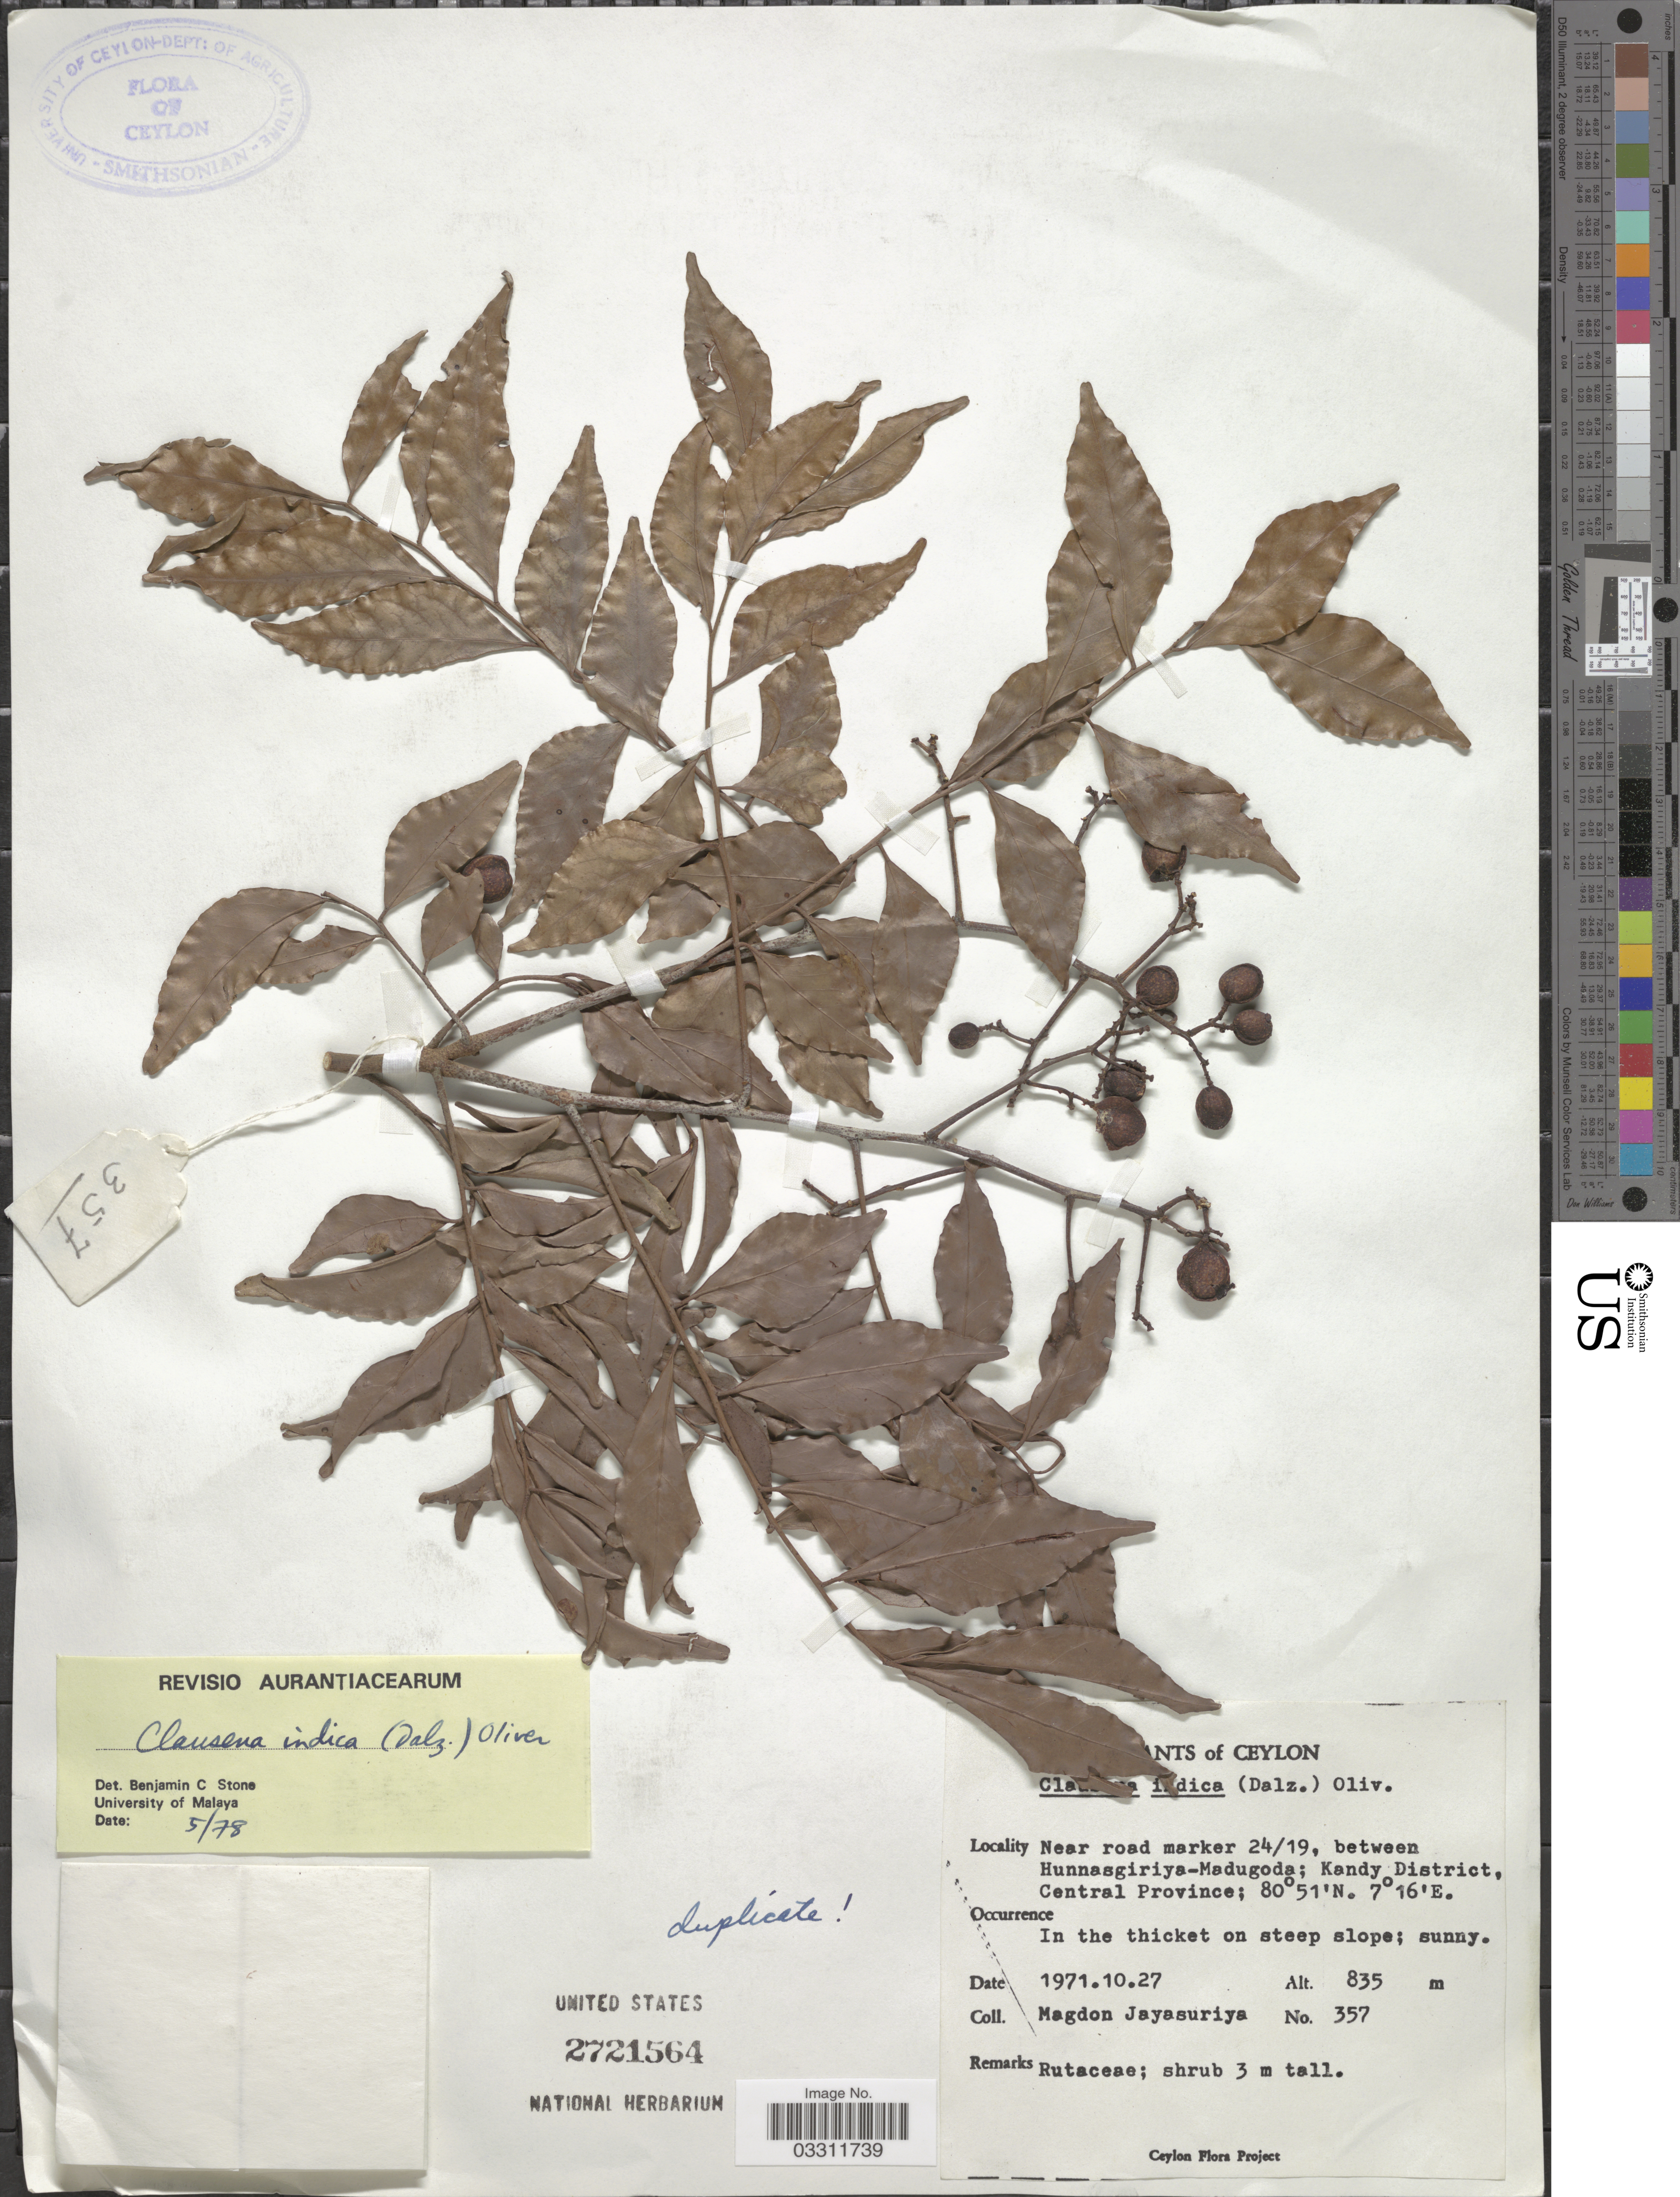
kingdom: Plantae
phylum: Tracheophyta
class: Magnoliopsida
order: Sapindales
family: Rutaceae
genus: Clausena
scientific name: Clausena indica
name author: (Dalzell) Oliv.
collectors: A. H. Jayasuriya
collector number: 357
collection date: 1971-10-27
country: Sri Lanka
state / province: Central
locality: Ceylon. Near road marker 24/19, between Hunnasgiriya-Madugoda; Kandy District.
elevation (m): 835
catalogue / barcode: US 2721564